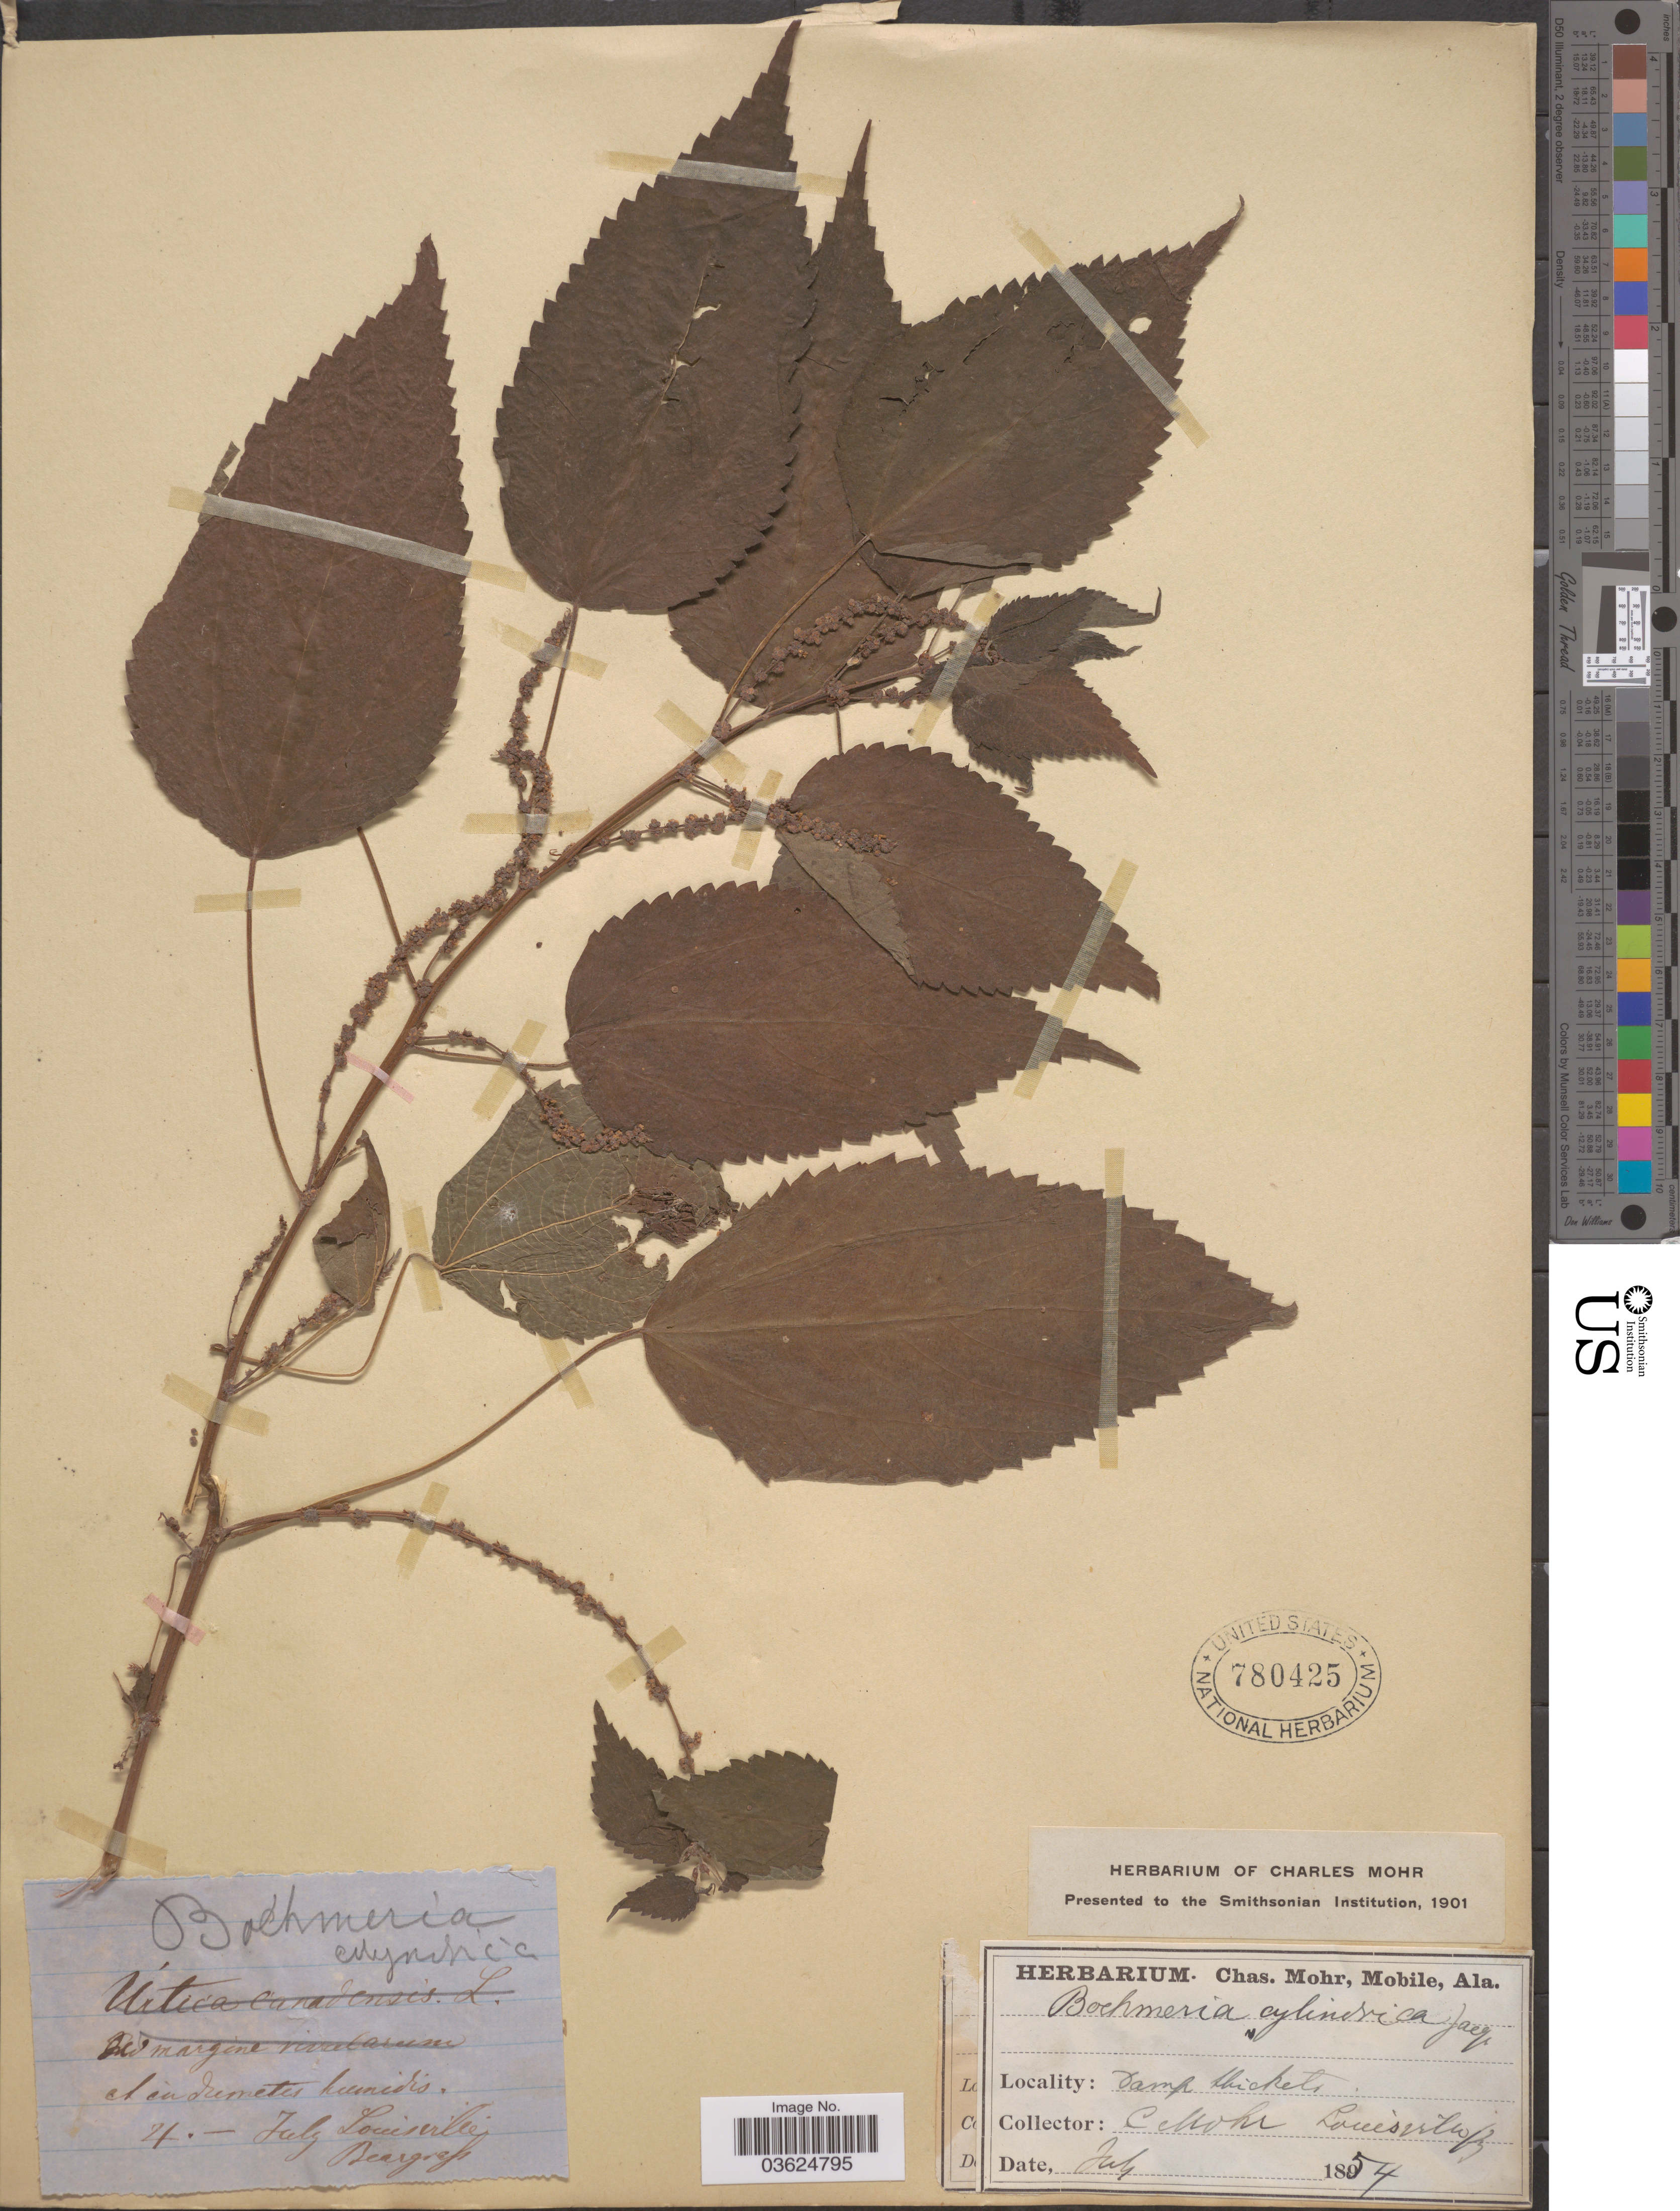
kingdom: Plantae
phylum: Tracheophyta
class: Magnoliopsida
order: Rosales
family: Urticaceae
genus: Boehmeria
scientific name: Boehmeria cylindrica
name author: (L.) Sw.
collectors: Mohr, C. T. (herbarium)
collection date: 1854-07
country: United States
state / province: Alabama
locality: Louisville.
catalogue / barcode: US 780425